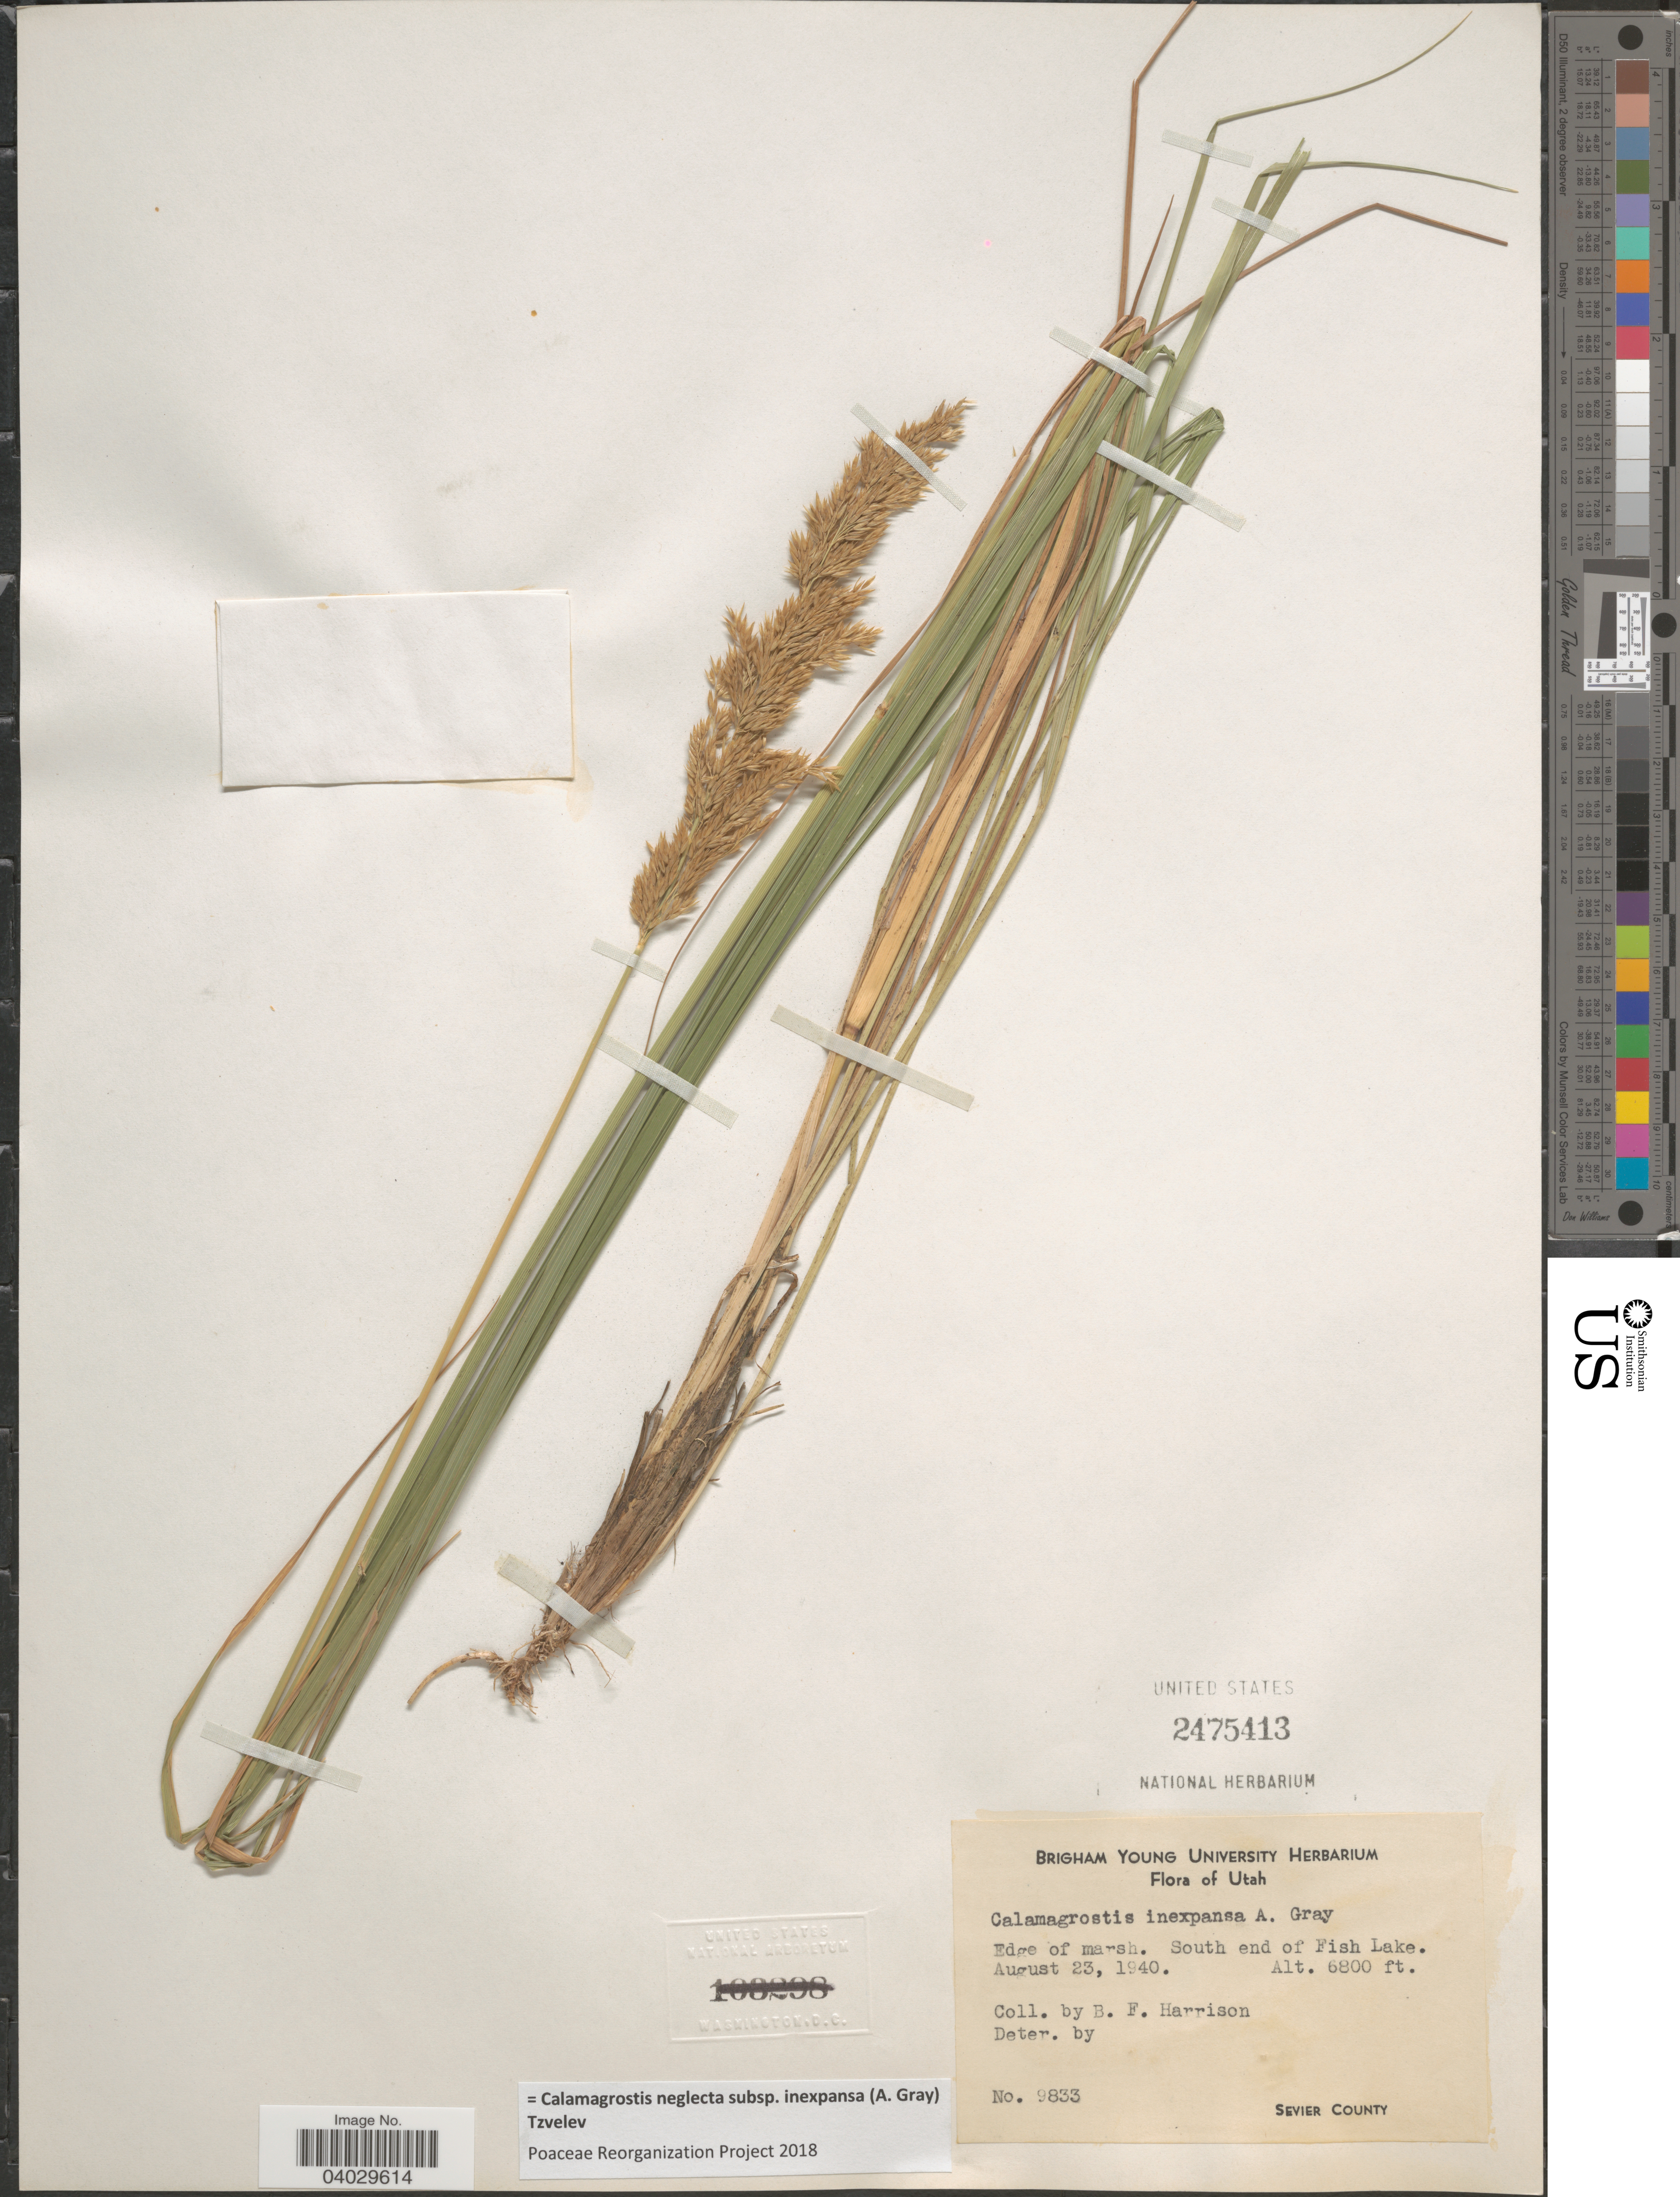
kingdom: Plantae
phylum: Tracheophyta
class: Liliopsida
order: Poales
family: Poaceae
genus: Calamagrostis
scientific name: Calamagrostis neglecta subsp. inexpansa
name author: (A. Gray) Tzvelev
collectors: B. F. Harrison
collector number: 9833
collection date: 1940-08-23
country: United States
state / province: Utah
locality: Edge of marsh. South end of Fish Lake. Sevier County.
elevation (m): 2073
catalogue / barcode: US 2475413